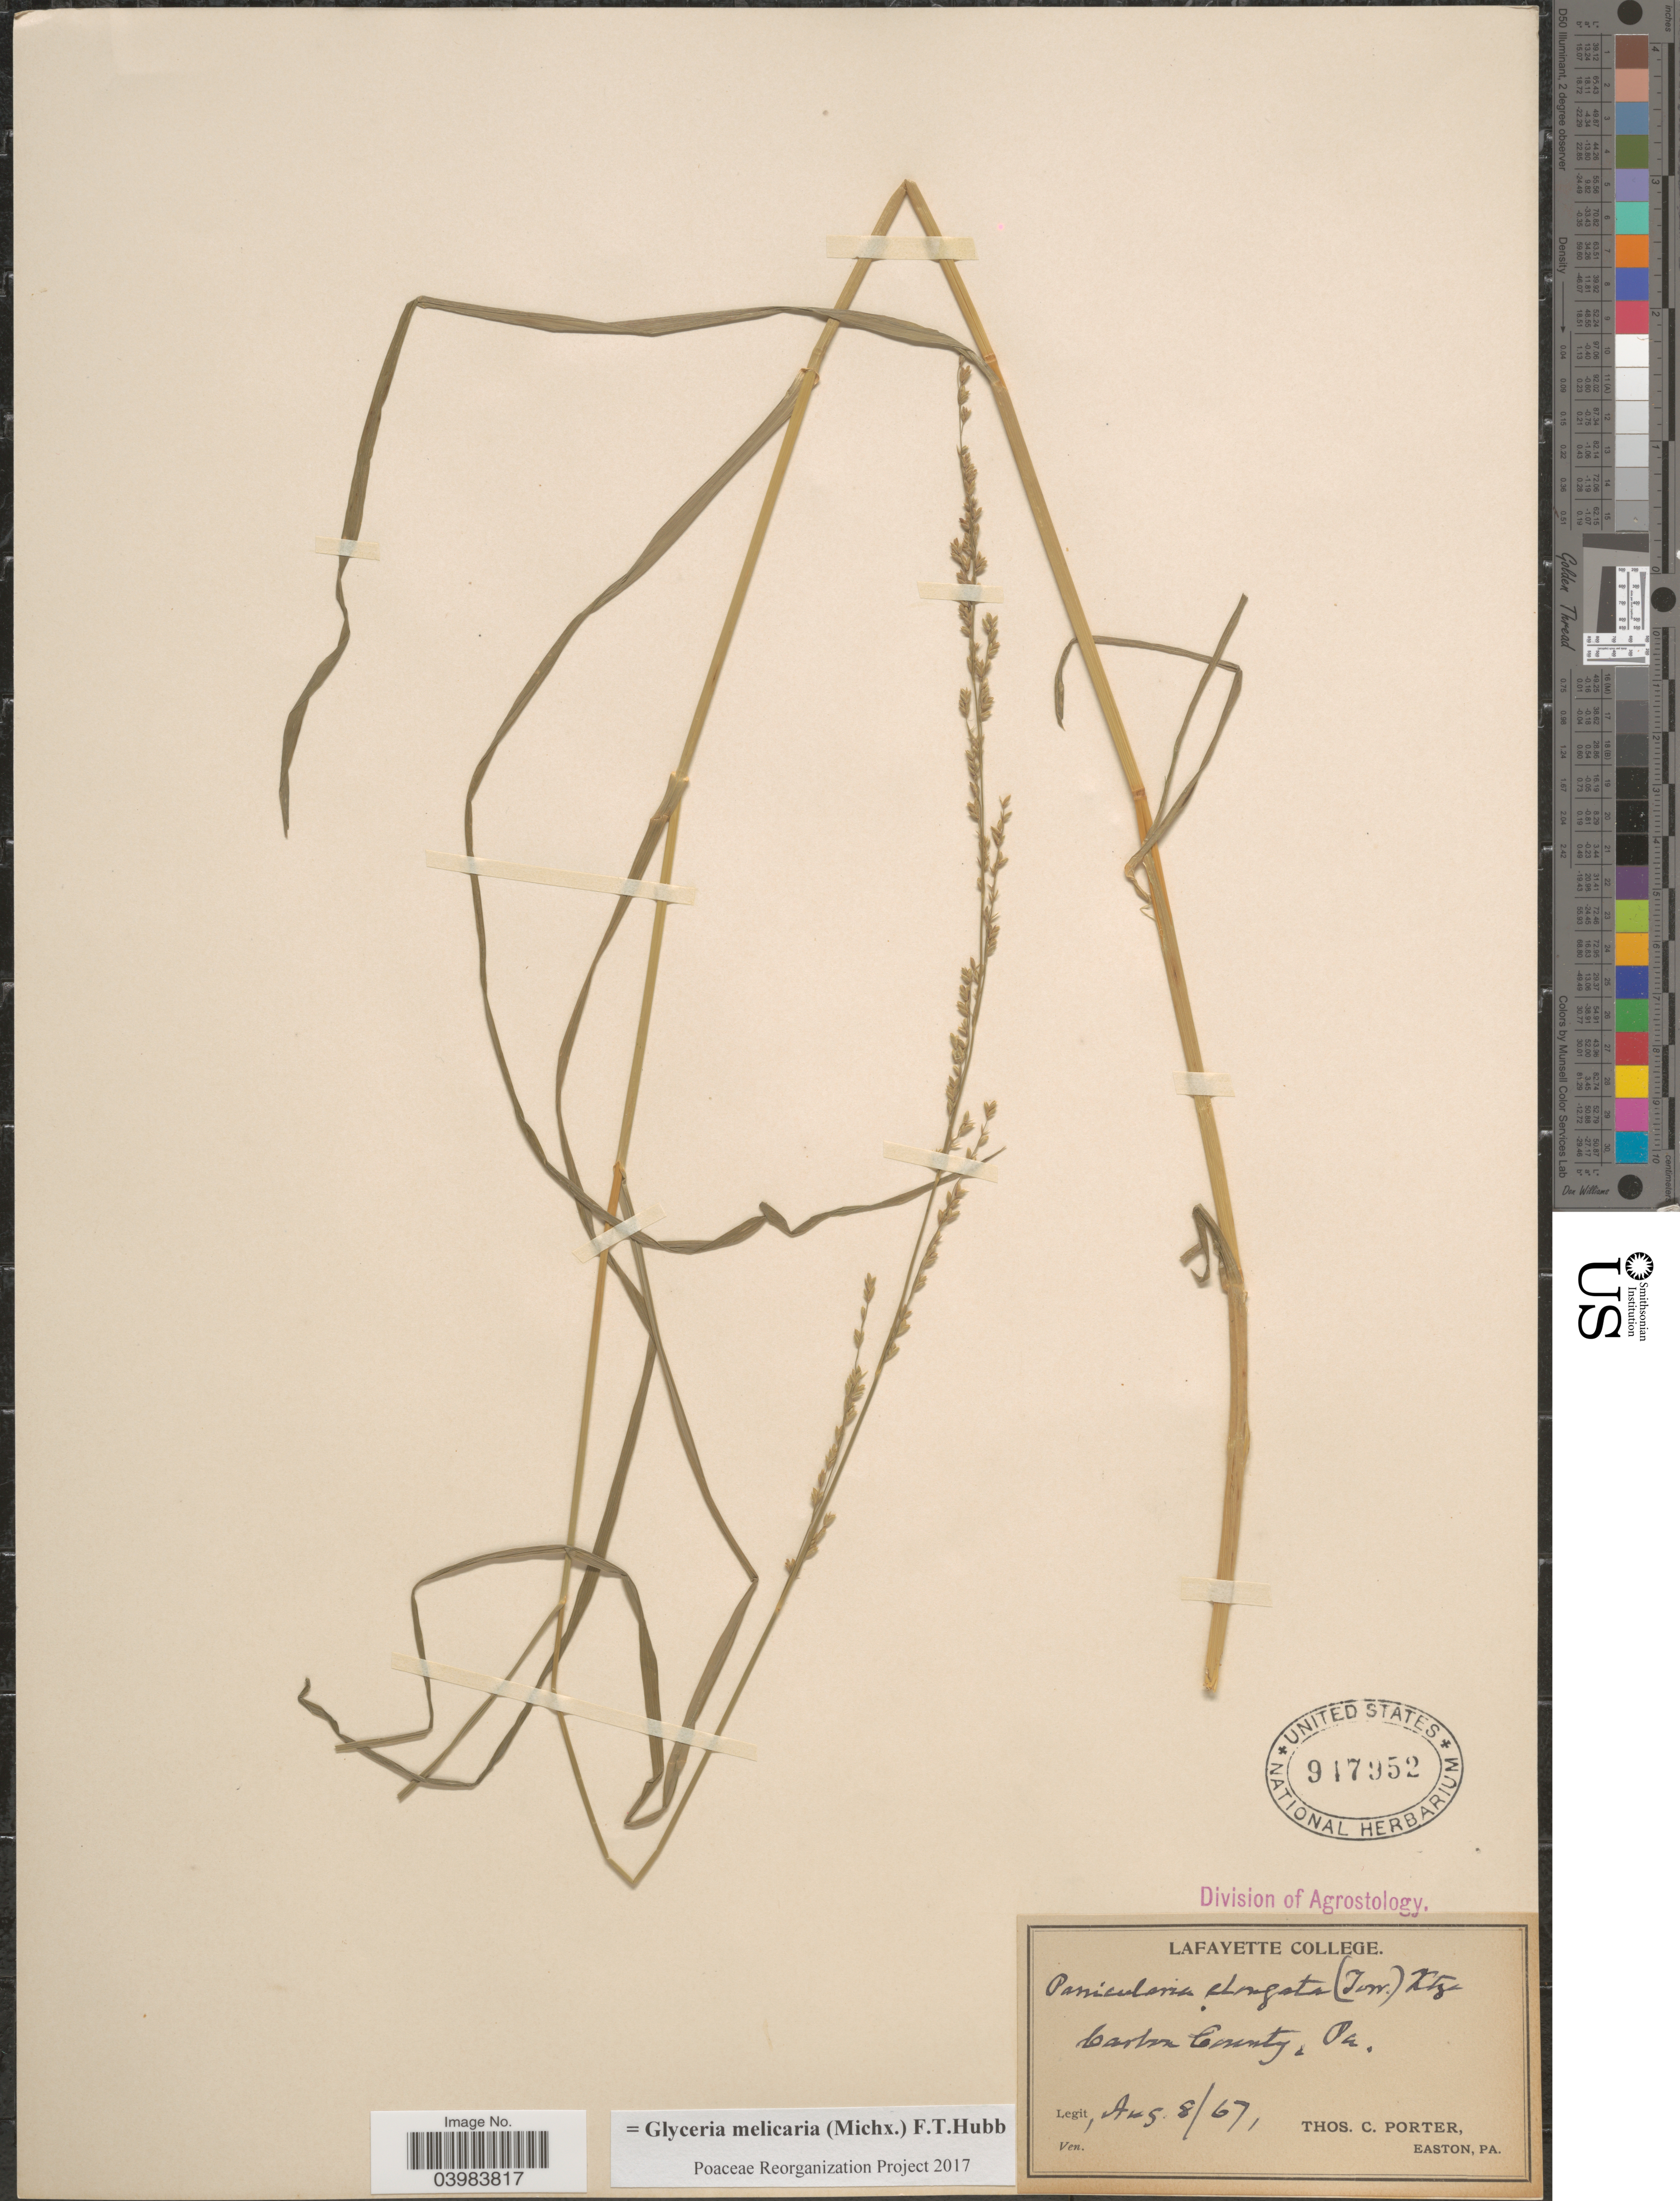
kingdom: Plantae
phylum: Tracheophyta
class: Liliopsida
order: Poales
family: Poaceae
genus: Glyceria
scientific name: Glyceria melicaria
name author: (Michx.) F.T. Hubb.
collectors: T. Porter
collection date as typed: Transcribed d/m/y: 8/8/67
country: United States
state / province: Pennsylvania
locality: Carbon County.